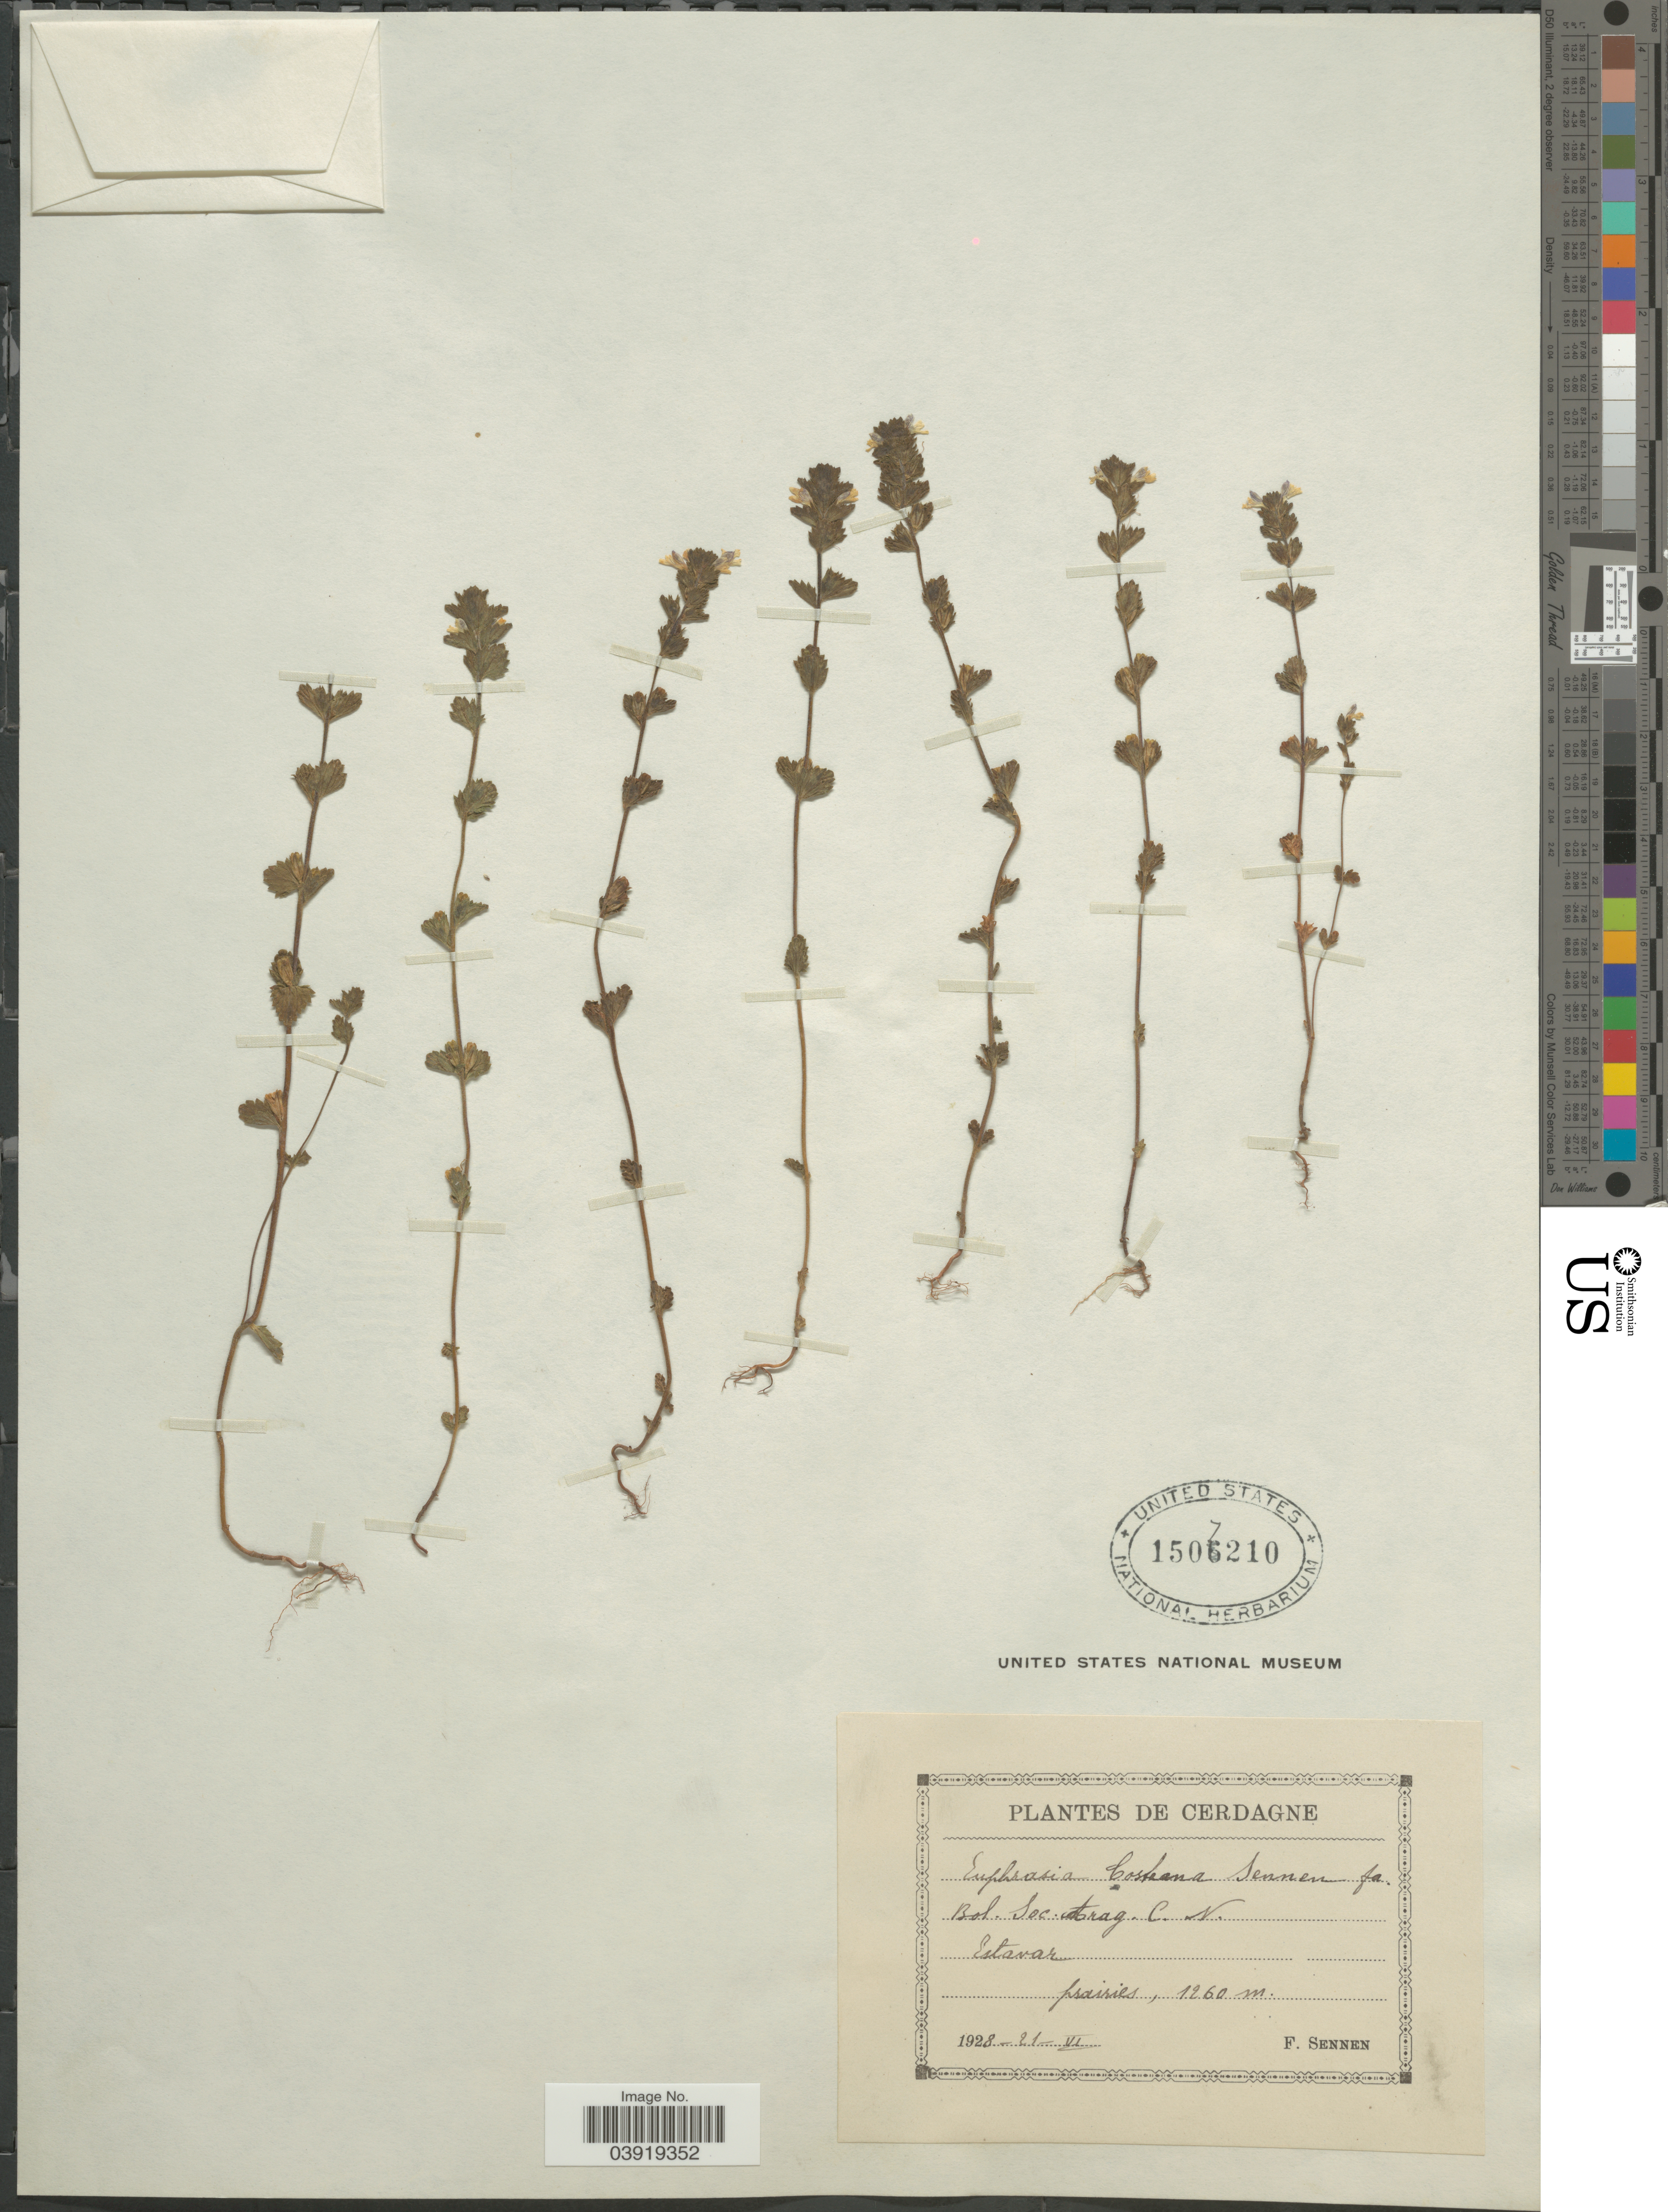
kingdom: Plantae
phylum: Tracheophyta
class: Magnoliopsida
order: Lamiales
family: Orobanchaceae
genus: Euphrasia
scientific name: Euphrasia costeana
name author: Sennen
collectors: E. Sennen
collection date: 1928-06-21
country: Spain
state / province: Islas Baleares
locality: Cerdagne. Bol. Soc. Arag. C. N. Estavar.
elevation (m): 1260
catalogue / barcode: US 1507210